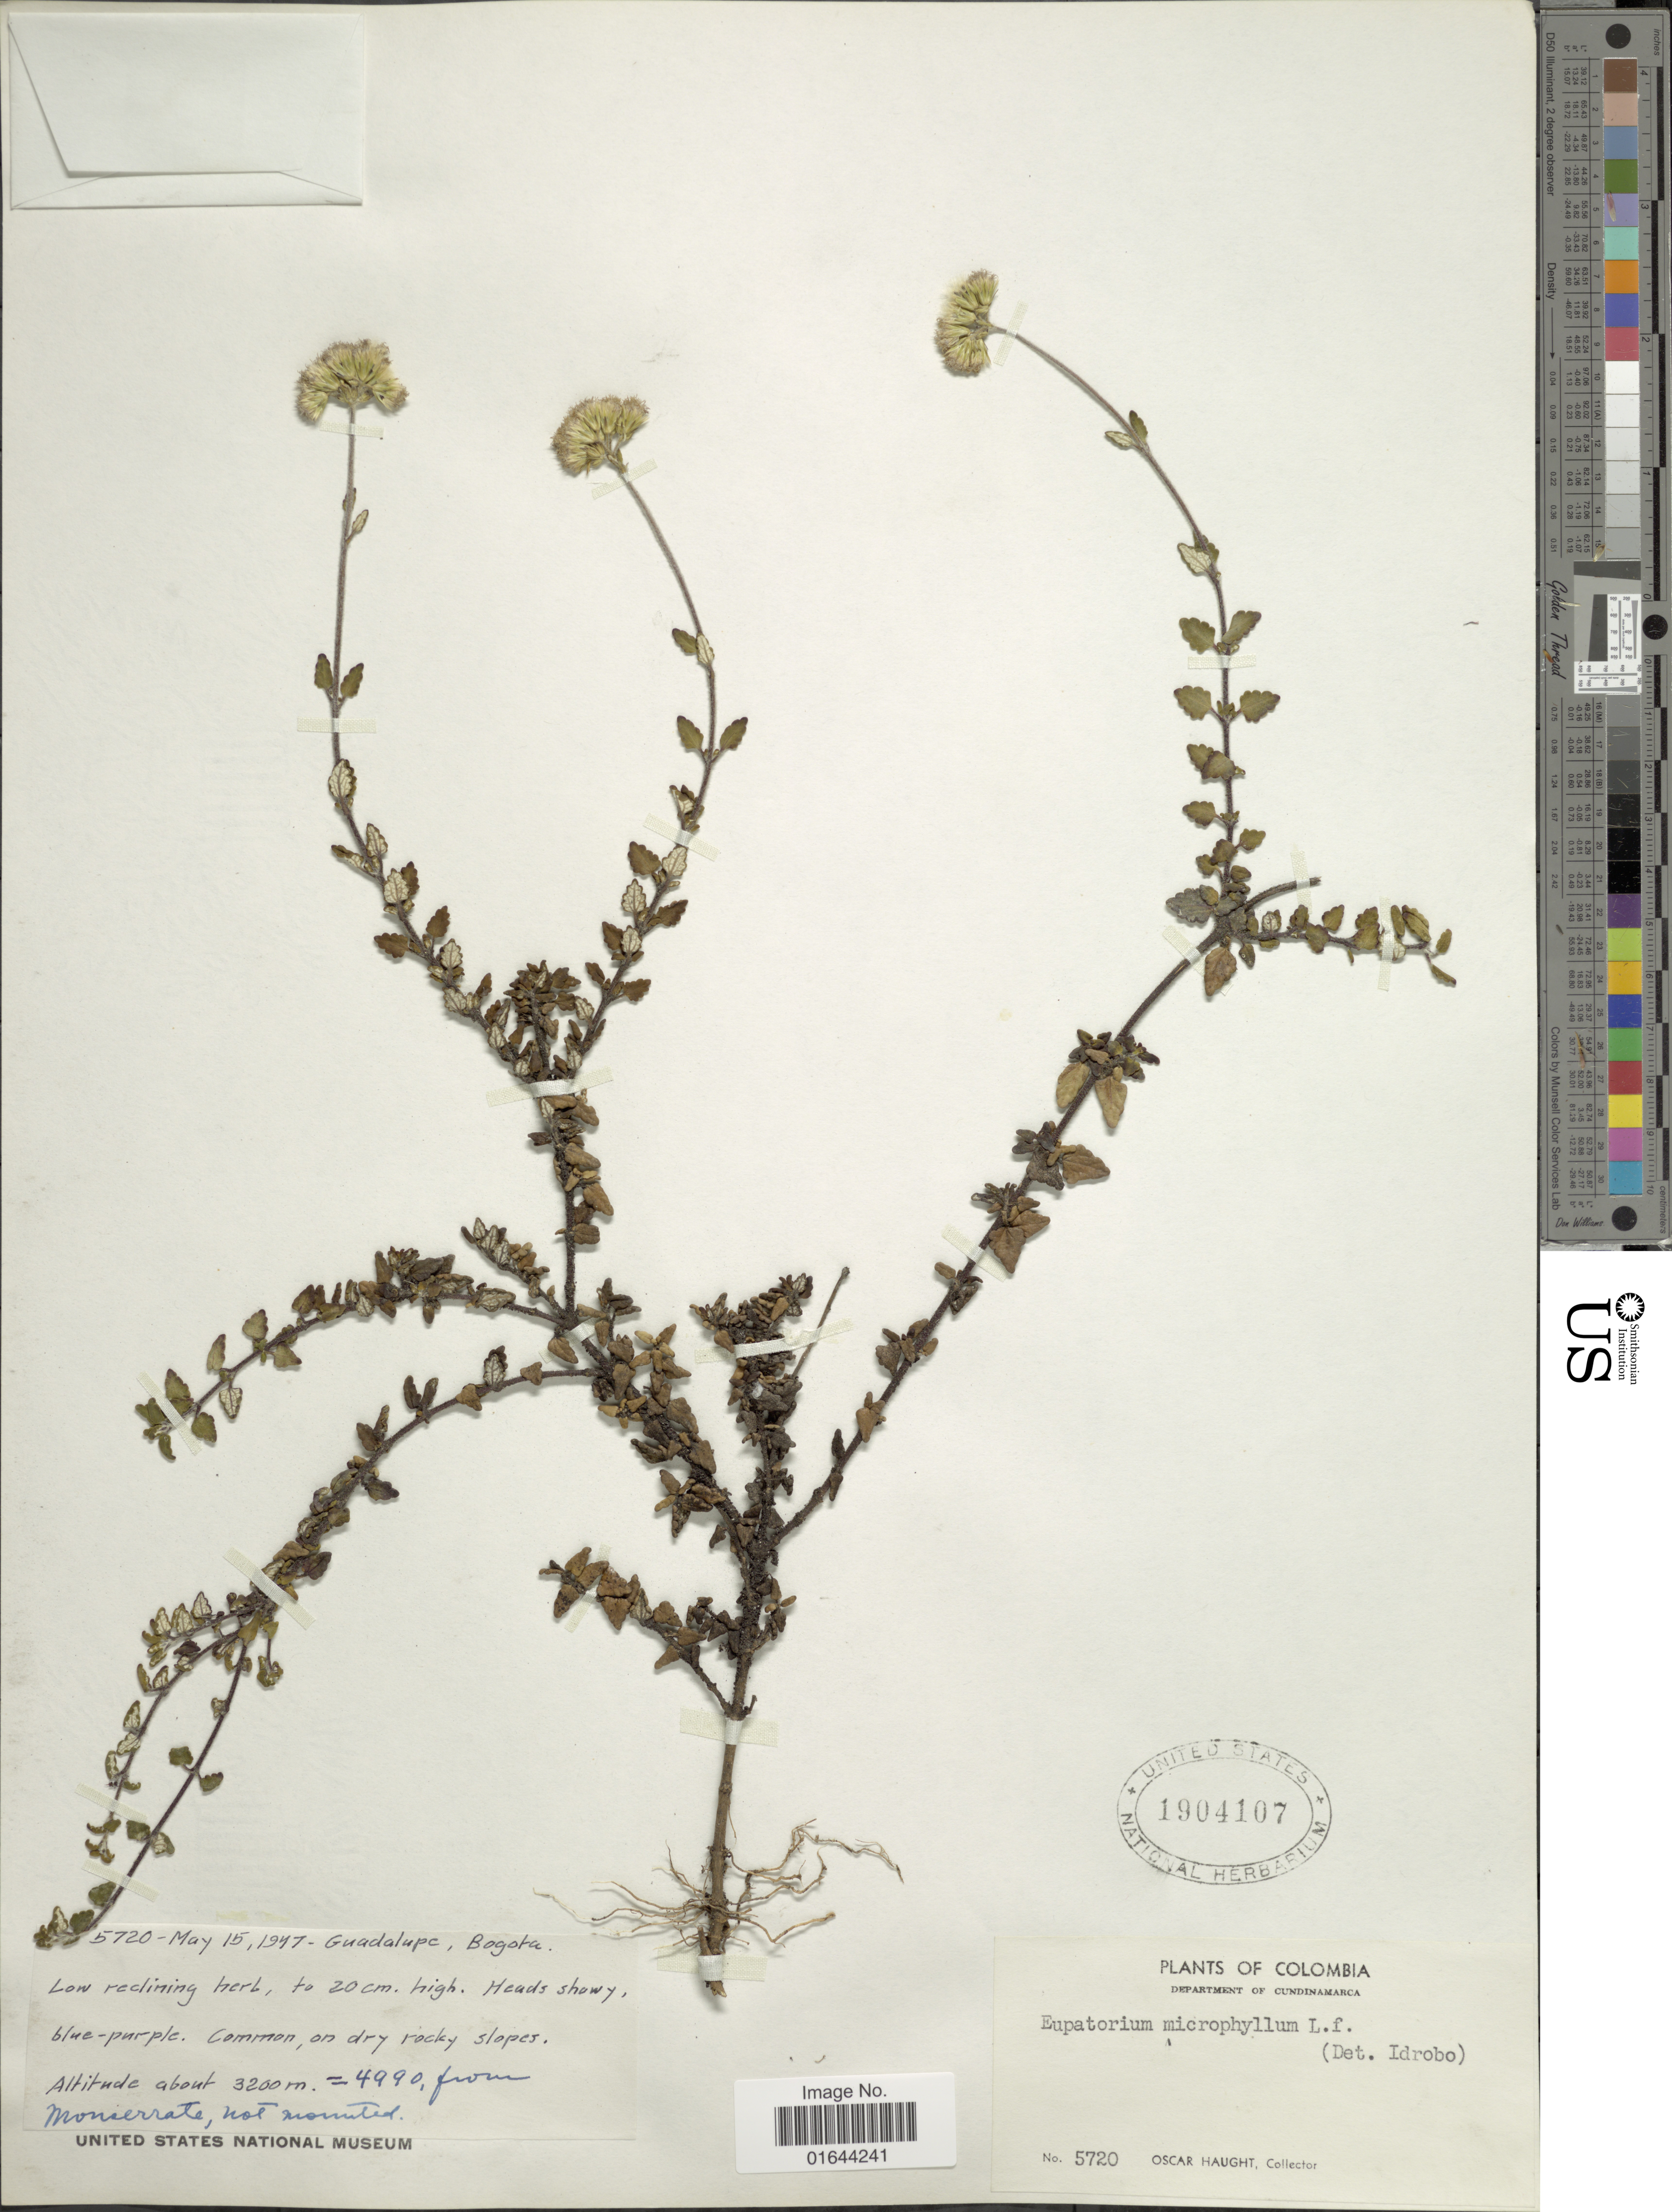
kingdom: Plantae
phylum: Tracheophyta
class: Magnoliopsida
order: Asterales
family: Asteraceae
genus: Lourteigia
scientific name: Lourteigia microphylla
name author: (L. f.) R.M. King & H. Rob.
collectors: O. Haught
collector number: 5720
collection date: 1947-05-15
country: Colombia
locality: Guadalupe, Bogota. Department of Cundinamarca.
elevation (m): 3200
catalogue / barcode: US 1904107